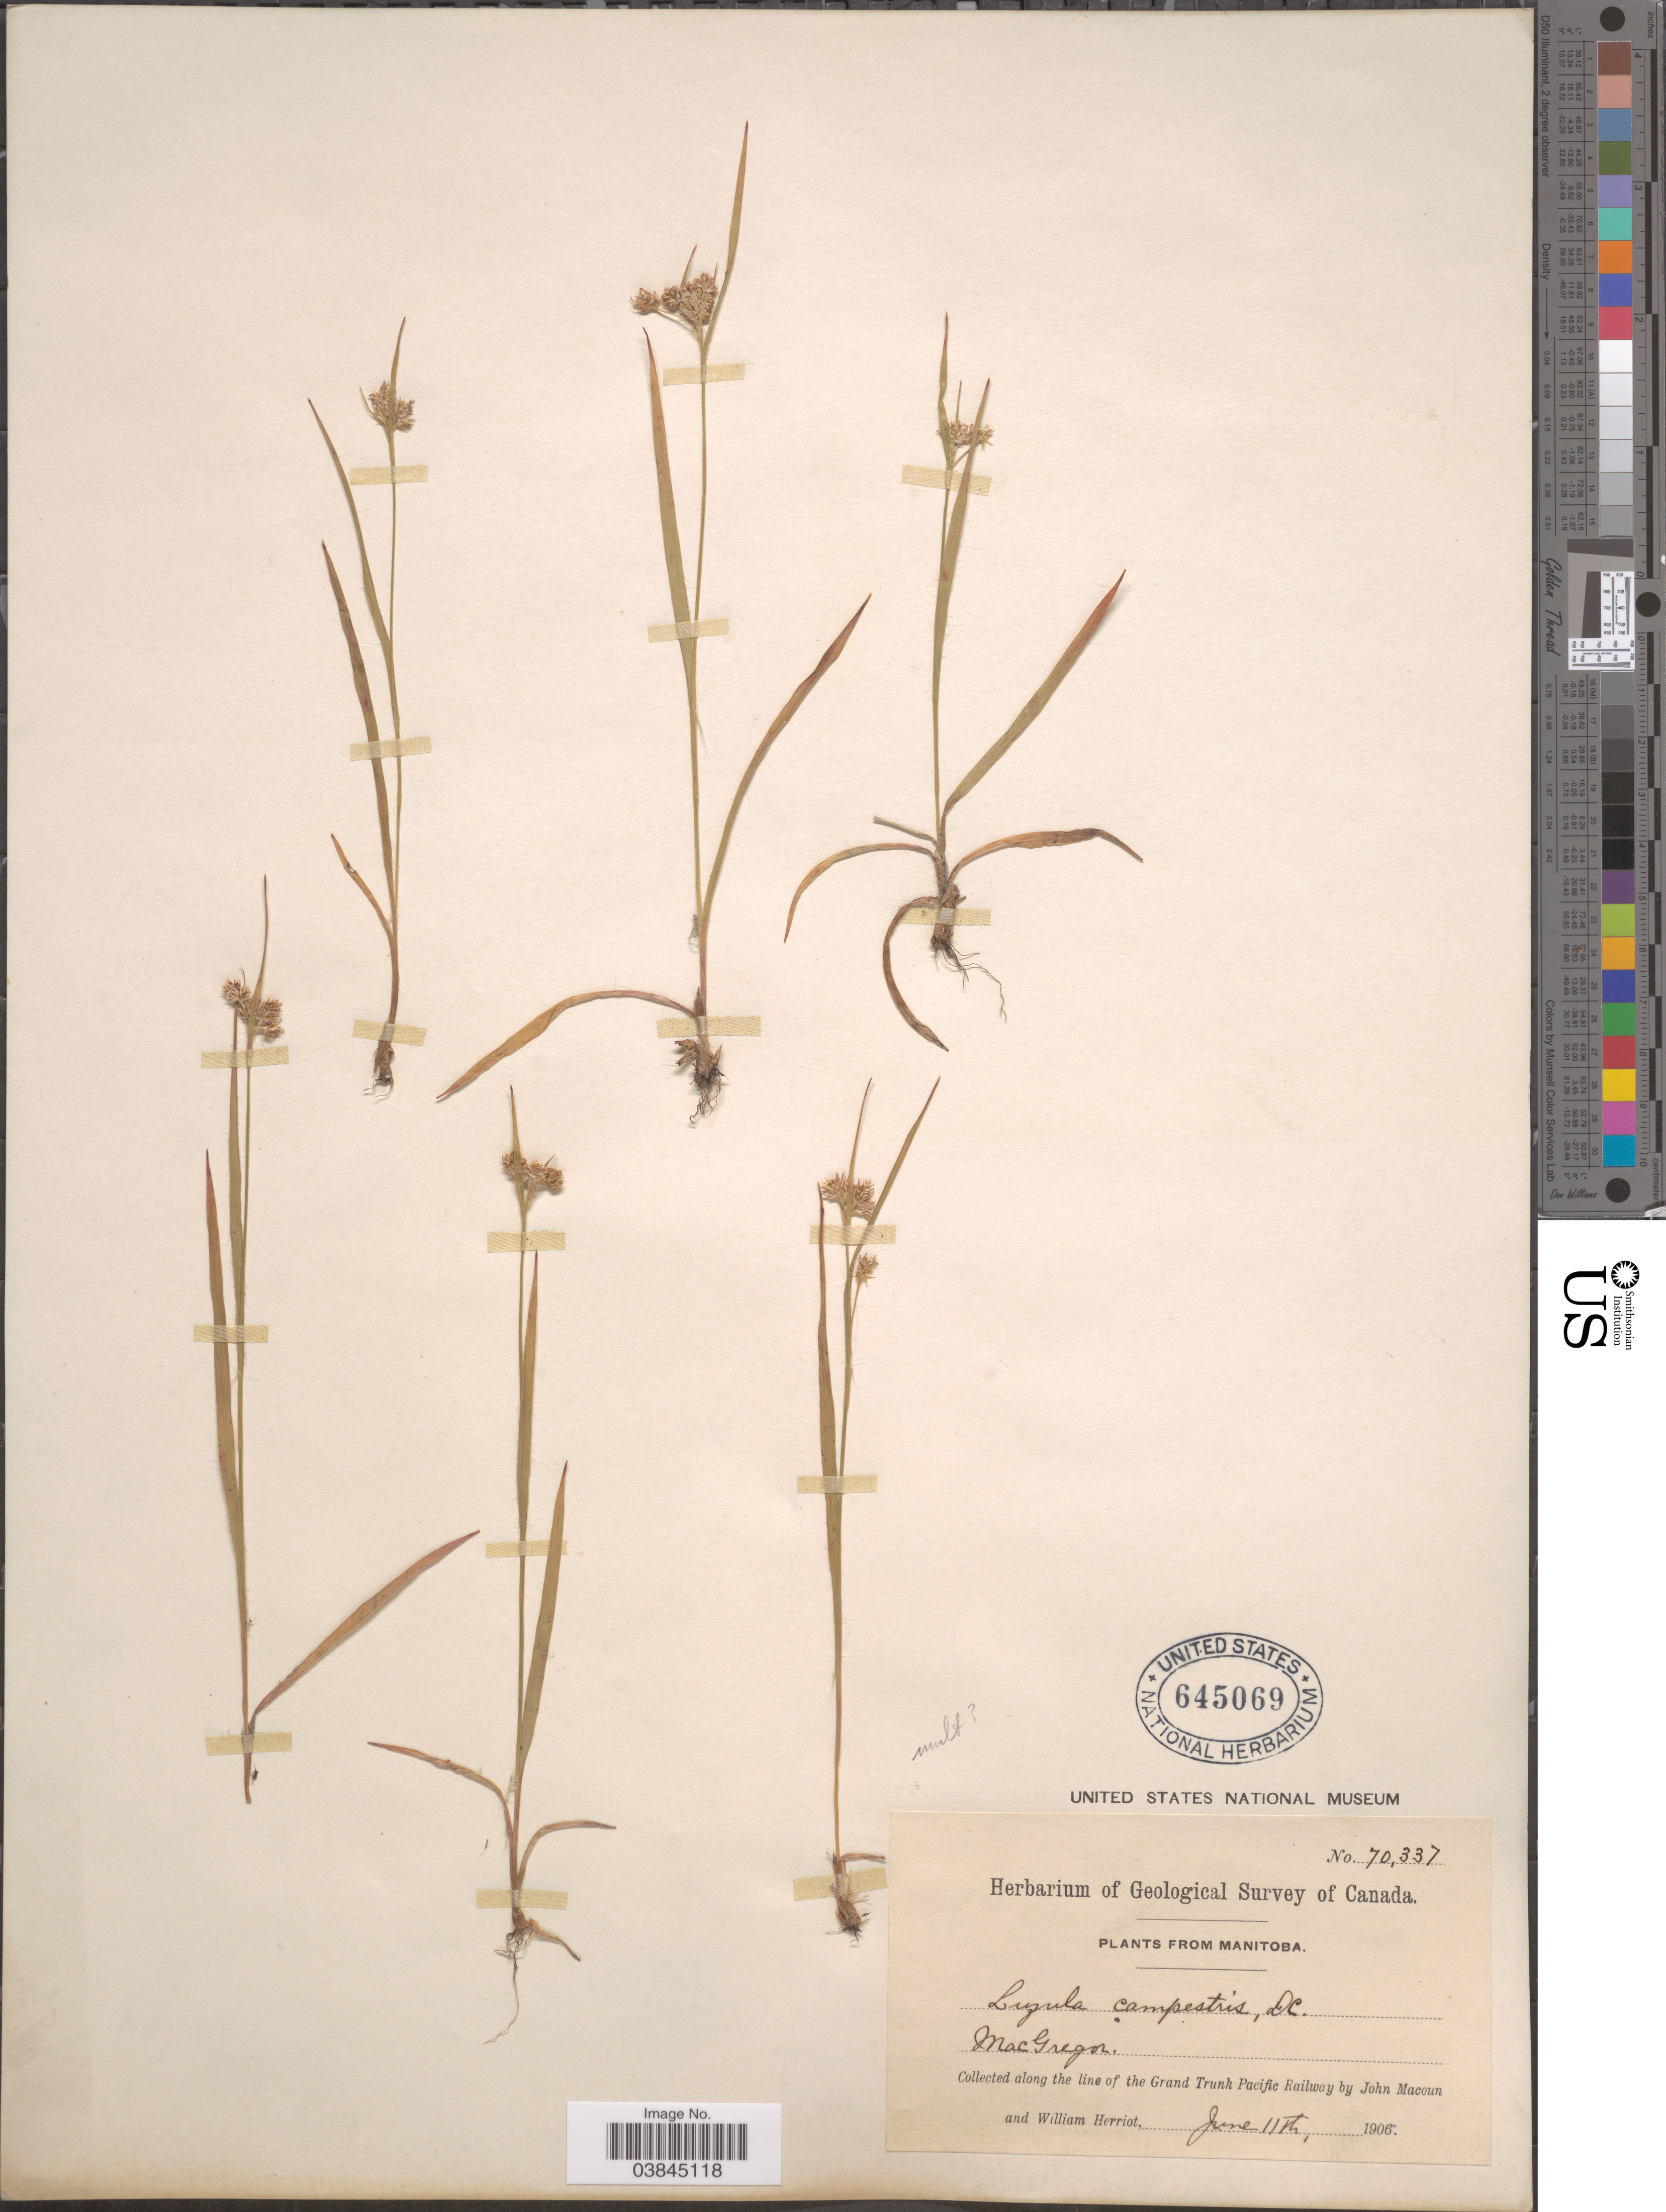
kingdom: Plantae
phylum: Tracheophyta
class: Liliopsida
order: Poales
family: Juncaceae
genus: Luzula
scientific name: Luzula campestris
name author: (L.) DC.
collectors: J. M. Macoun & W. Herriot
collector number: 70337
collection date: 1906-06-11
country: Canada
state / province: Manitoba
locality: MacGregor. Along the line of the Grand Trunk Pacific Railway.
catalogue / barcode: US 645069